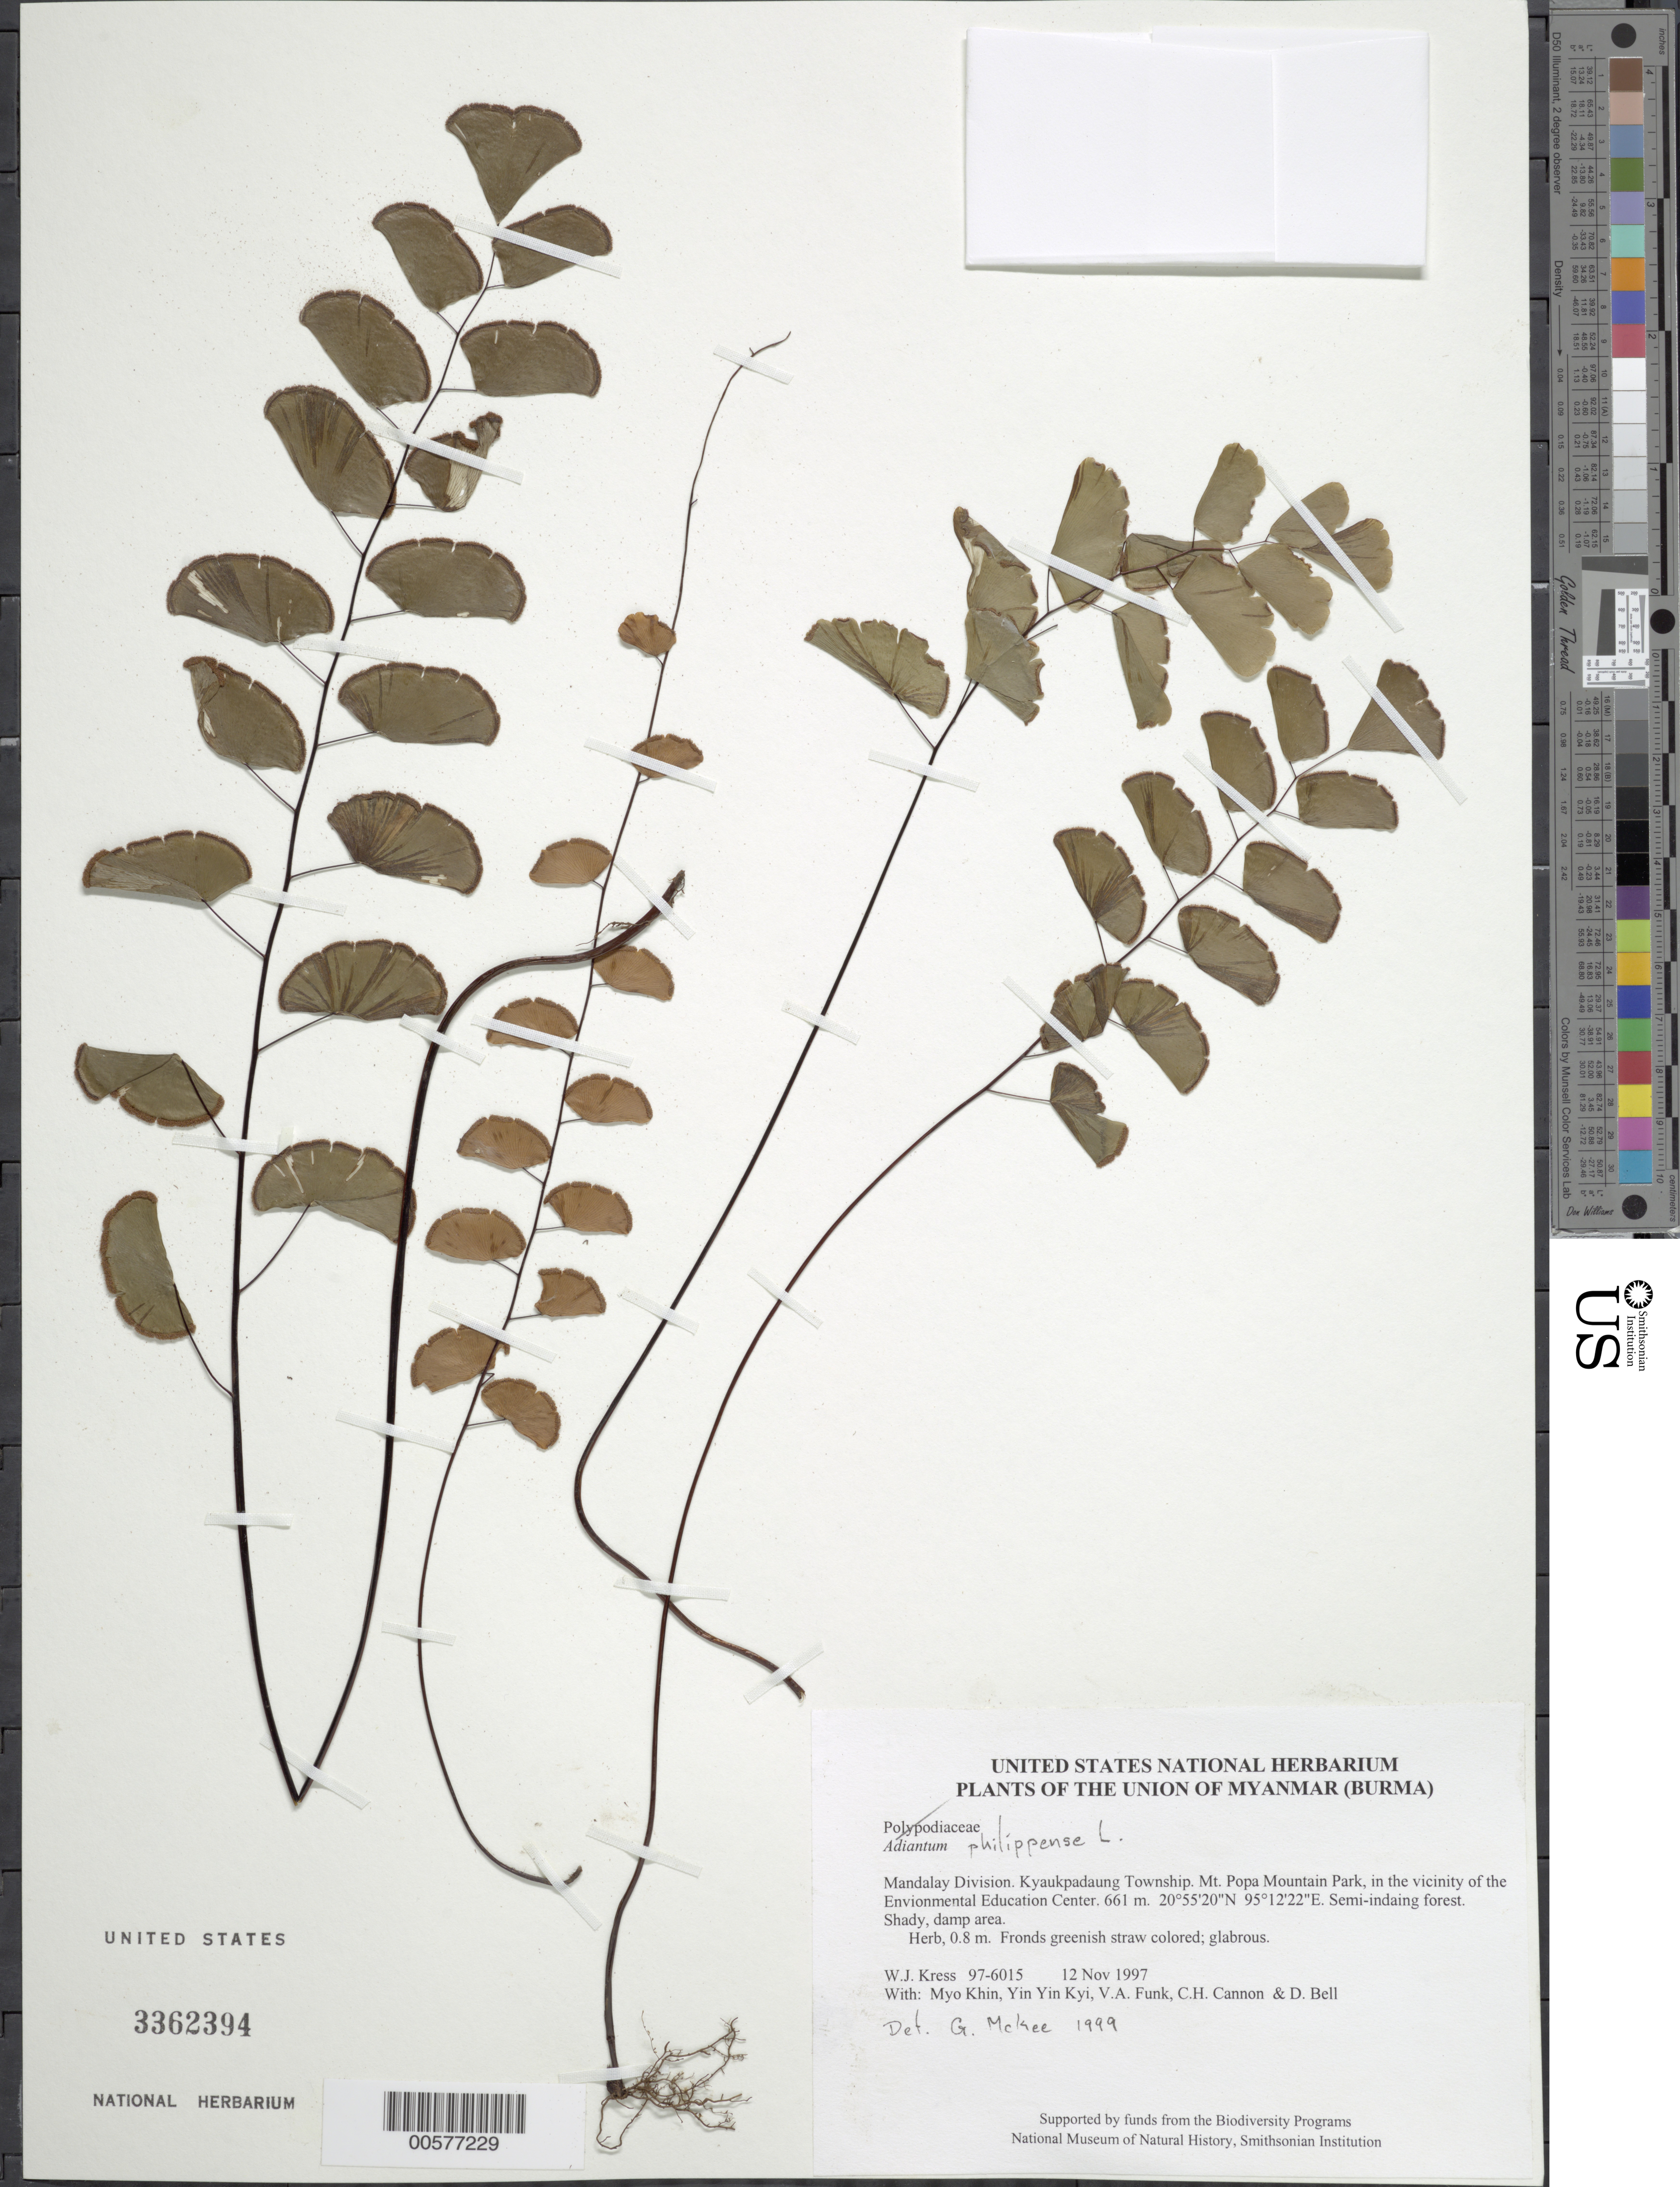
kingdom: Plantae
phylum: Tracheophyta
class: Polypodiopsida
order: Polypodiales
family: Pteridaceae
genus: Adiantum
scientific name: Adiantum philippense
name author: L.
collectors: W. J. Kress, Myo Khin, Yin Yin Kyi, V. Funk, C. H. Cannon & D. A. Bell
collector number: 97-6015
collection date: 1997-11-12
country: Myanmar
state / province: Mandalay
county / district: Kyaukpadaung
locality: Mt. Popa Mountain Park, in the vicinity of the Envionmental Education Center.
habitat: Semi-indaing forest. Shady, damp area.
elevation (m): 661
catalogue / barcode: US 3362394